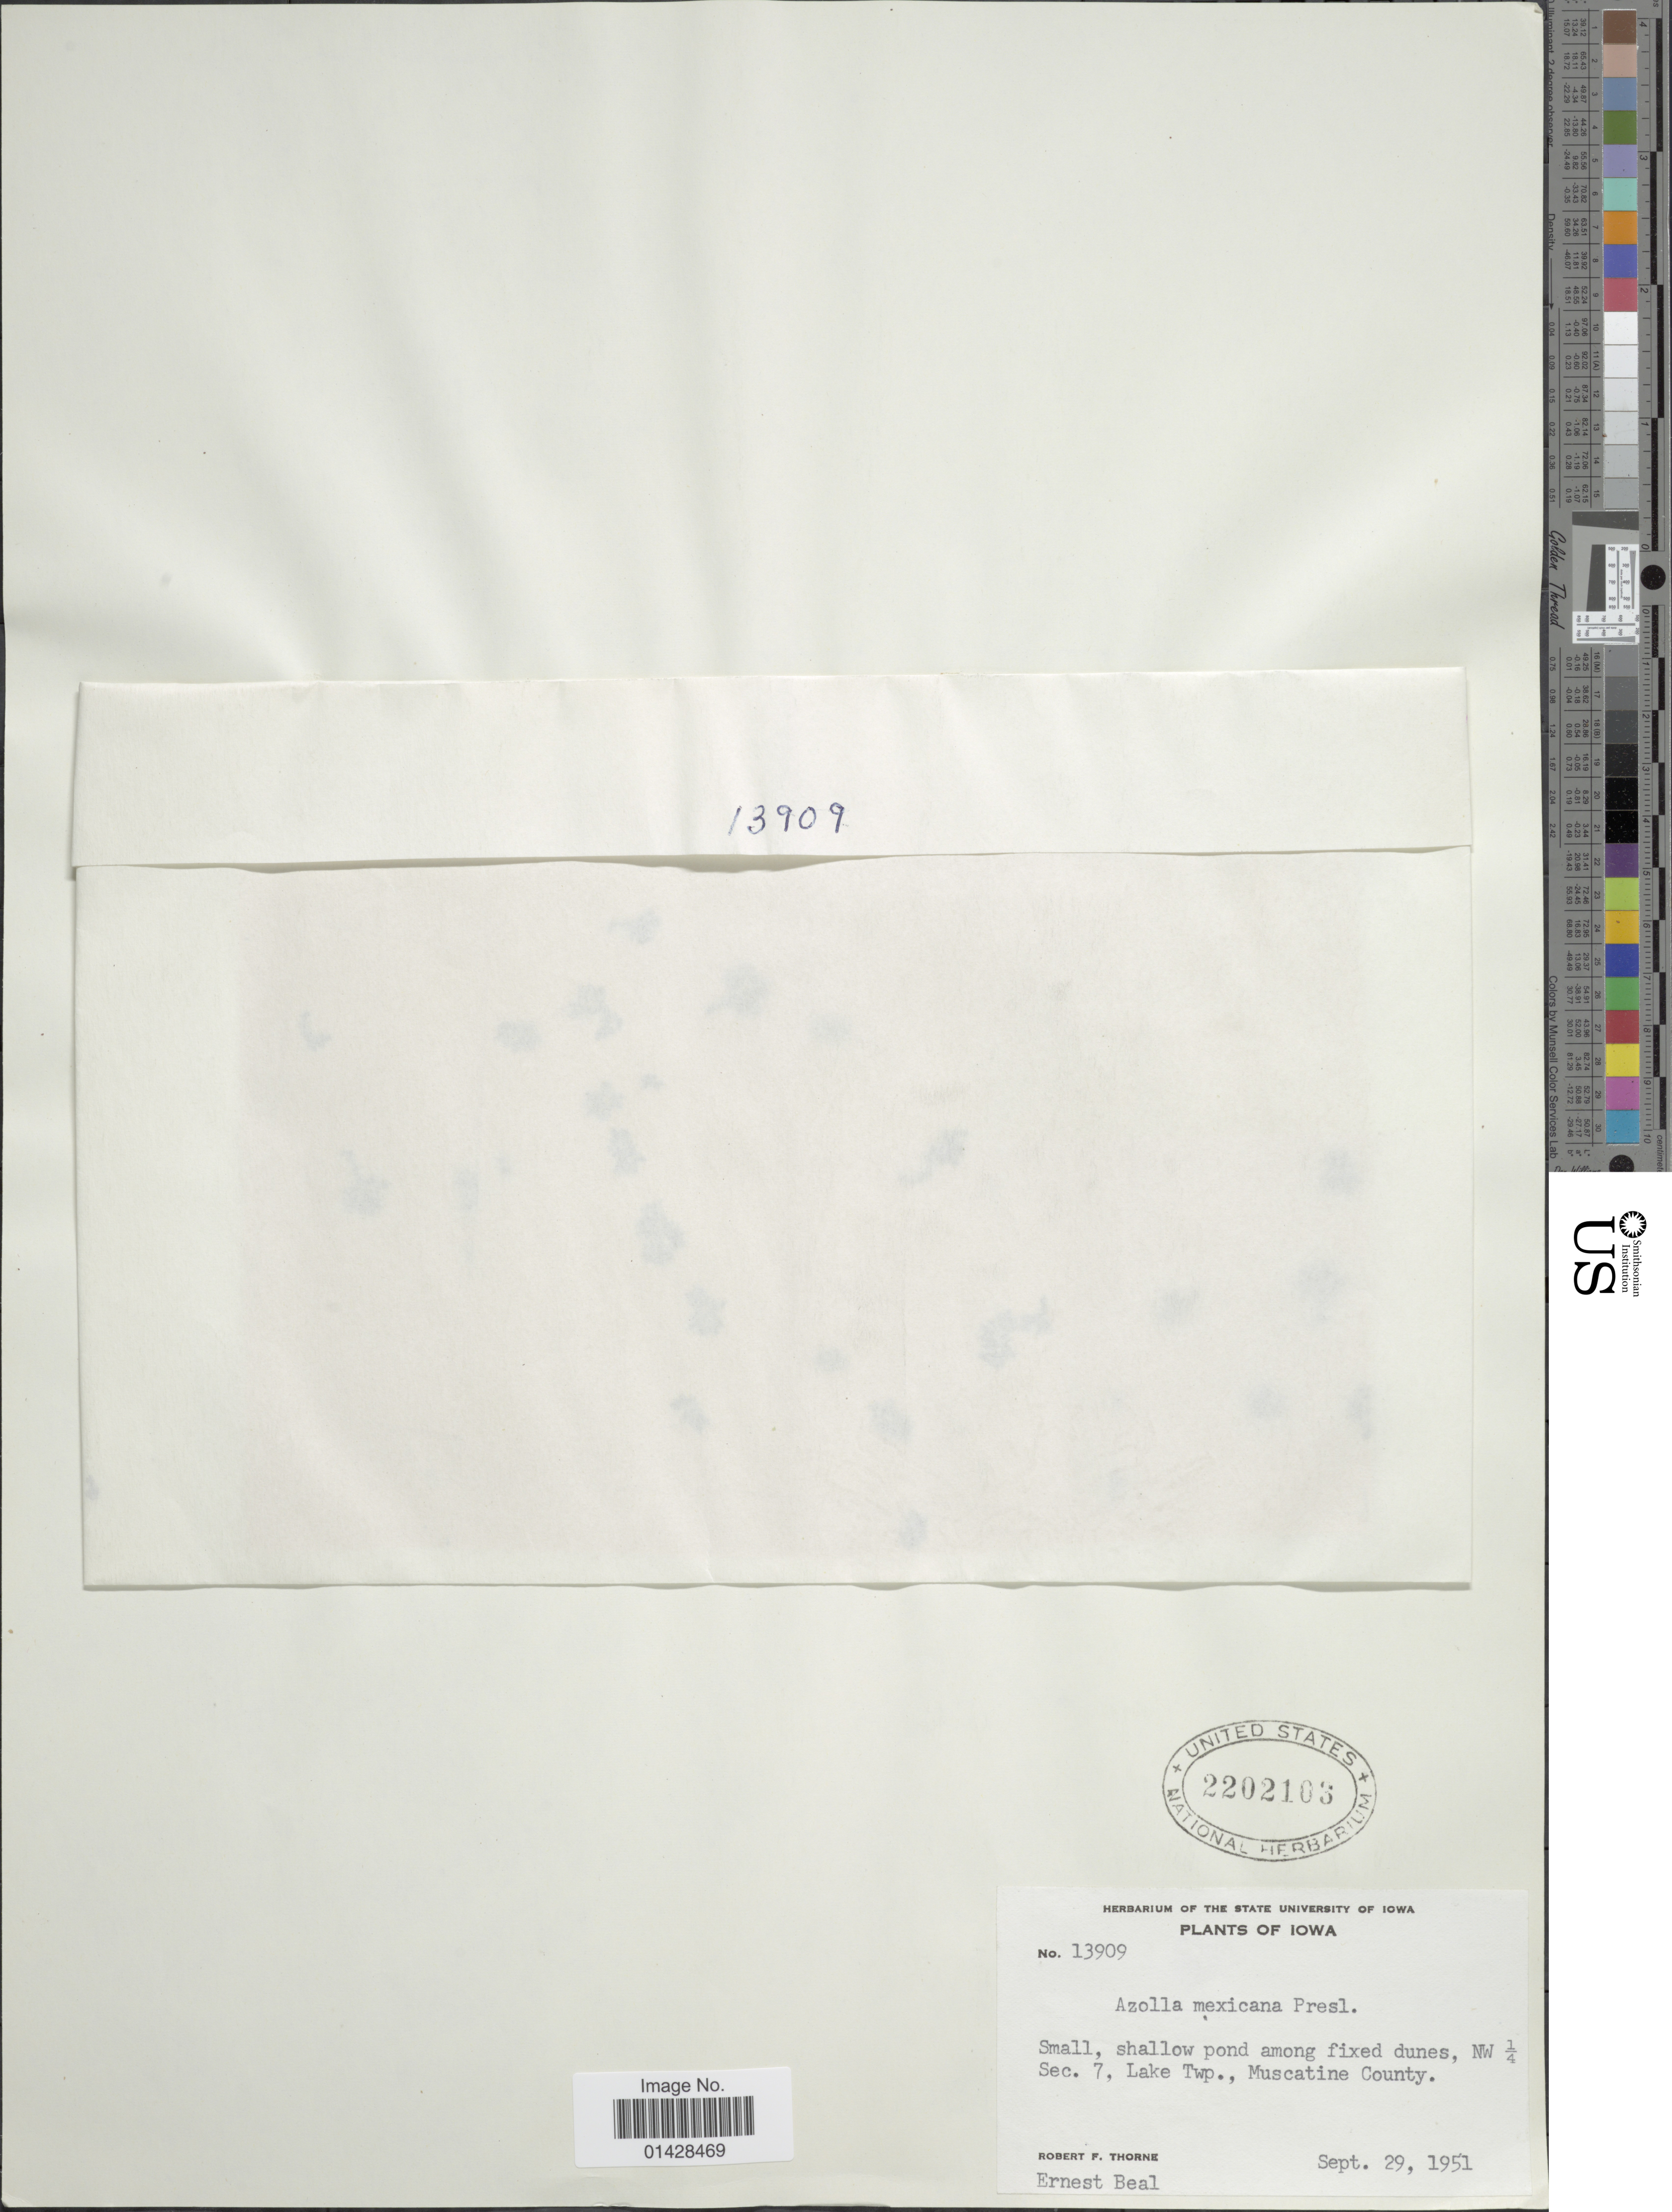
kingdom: Plantae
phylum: Tracheophyta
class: Polypodiopsida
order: Salviniales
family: Salviniaceae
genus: Azolla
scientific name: Azolla mexicana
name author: C. Presl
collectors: R. F. Thorne & E. Beal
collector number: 13909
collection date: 1951-09-29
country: United States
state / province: Iowa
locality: Small, shallow pond among fixed dunes, NW ¼ Sec 7, Lake Twp., Muscatine County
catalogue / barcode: US 2202103